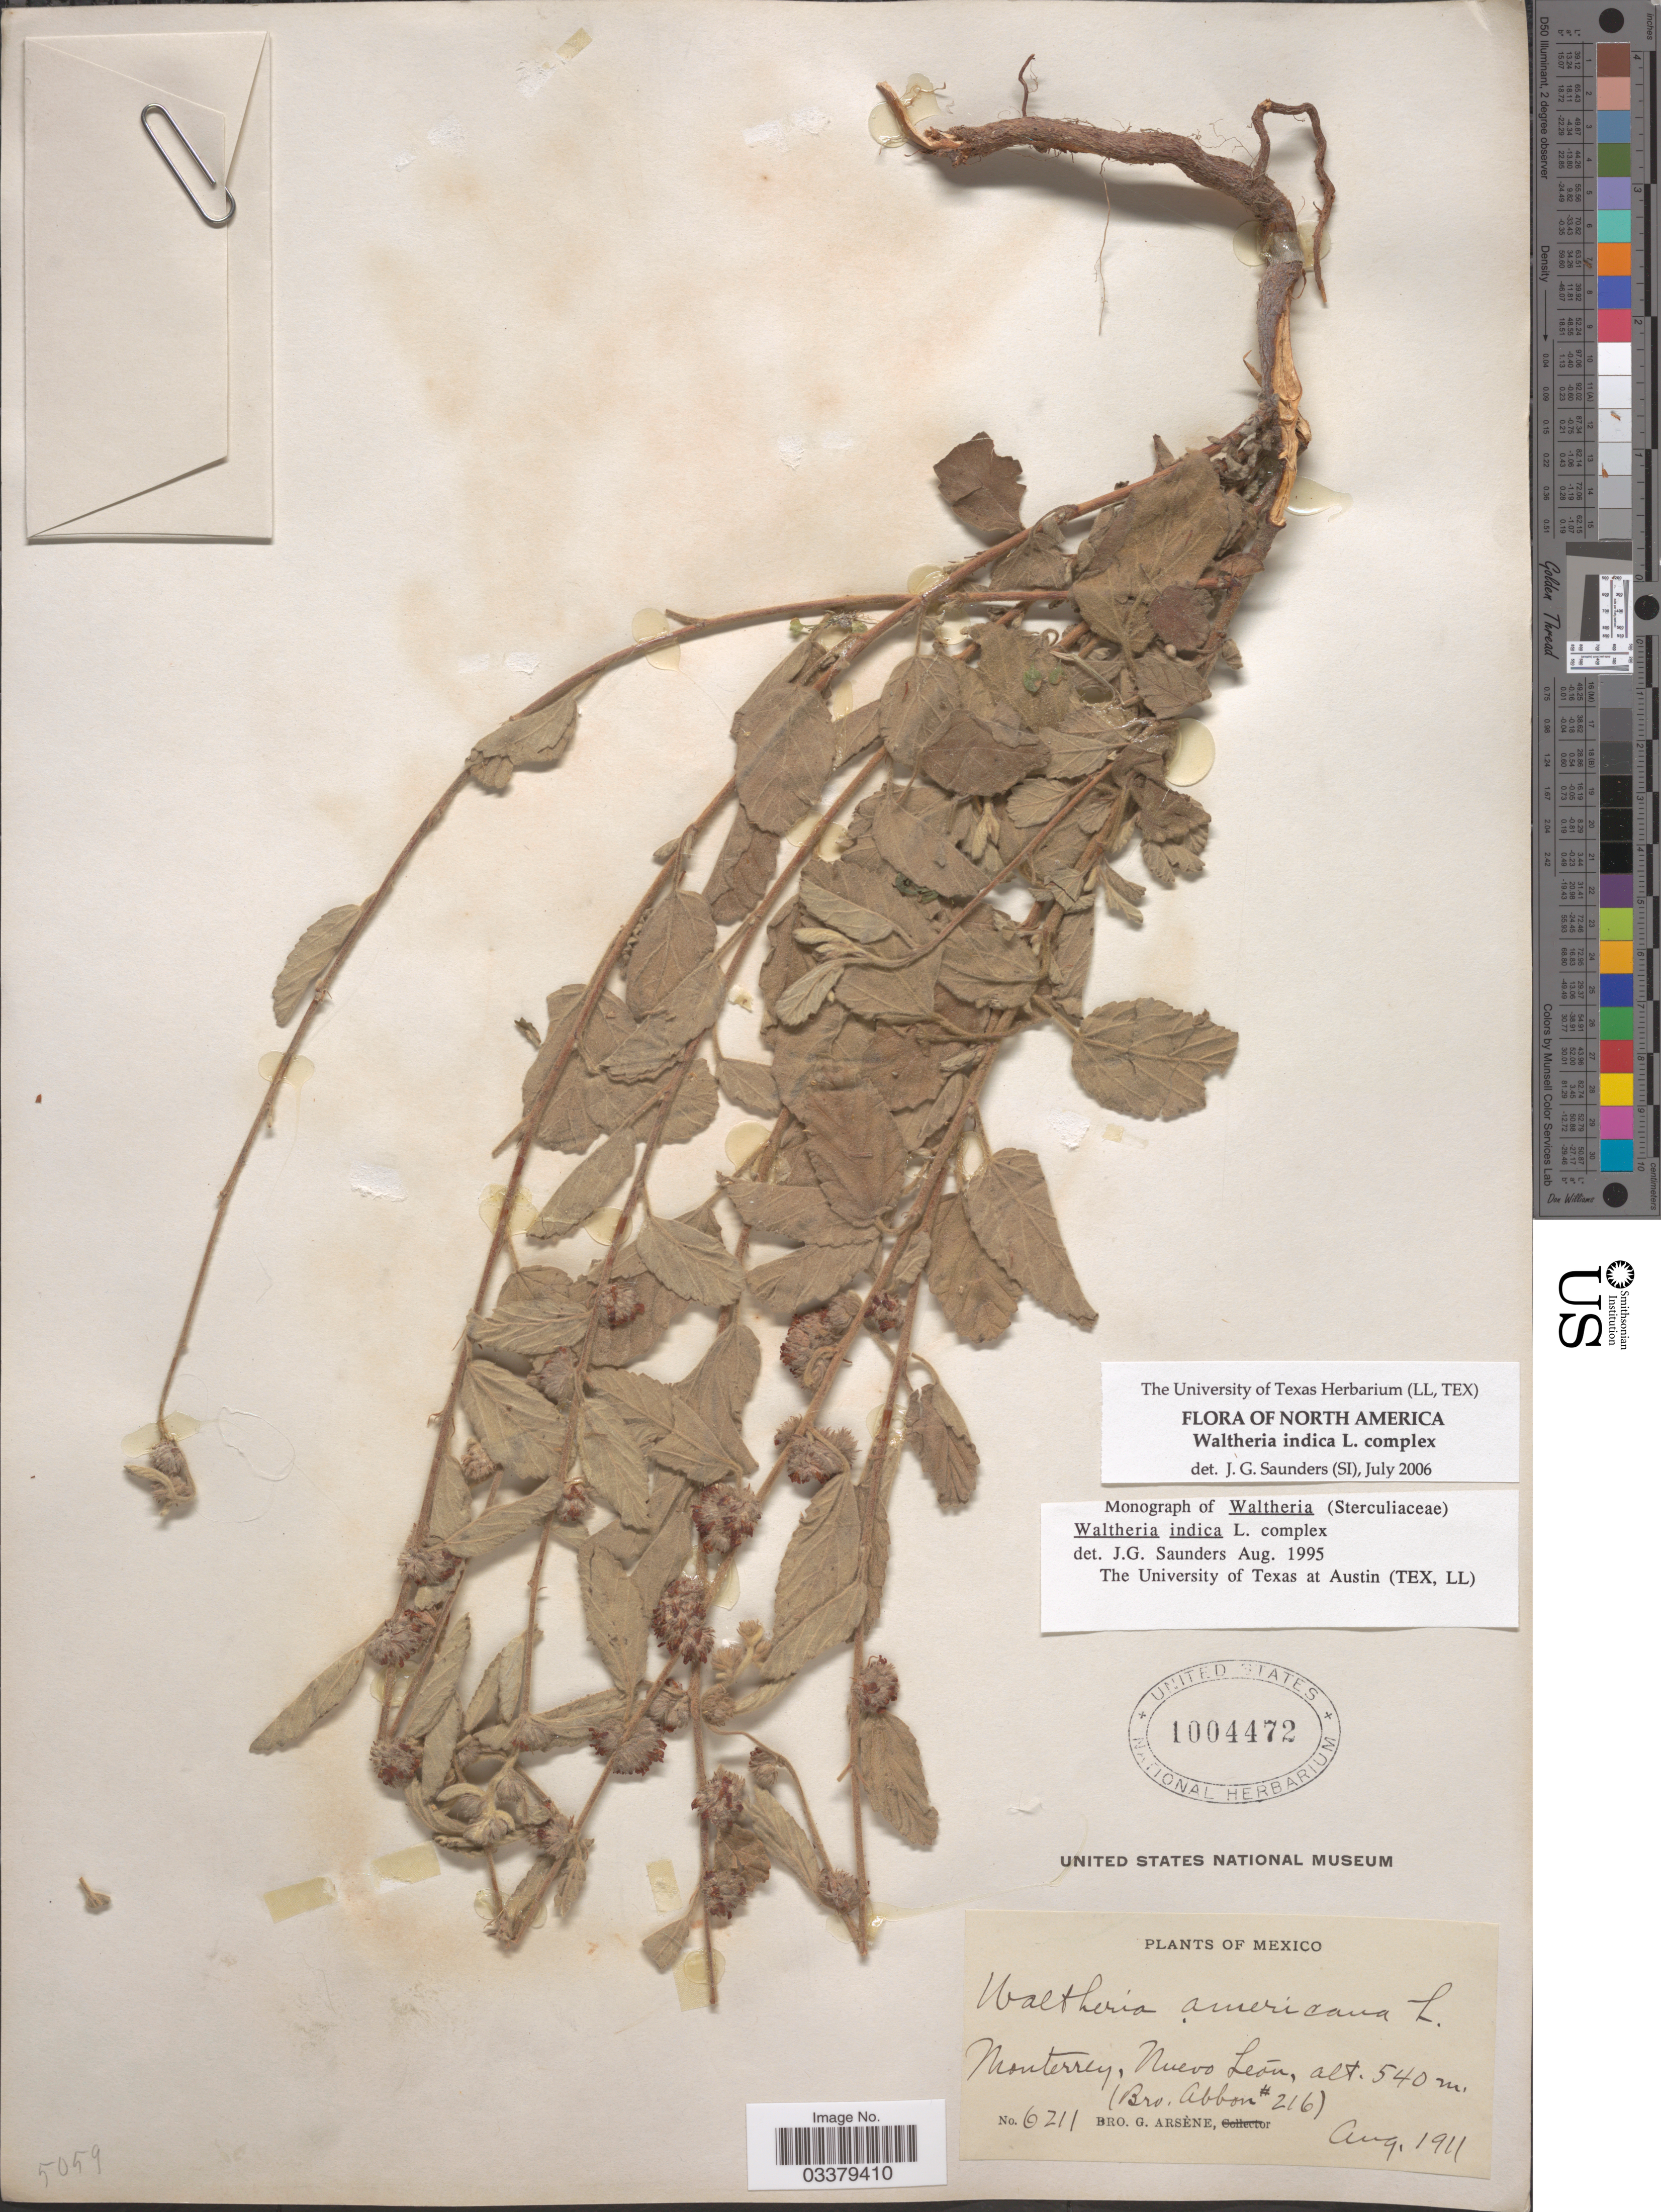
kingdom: Plantae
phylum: Tracheophyta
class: Magnoliopsida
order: Malvales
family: Malvaceae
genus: Waltheria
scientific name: Waltheria indica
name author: L.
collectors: Bro. G. Arsène & Bro. Abbon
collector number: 6211/216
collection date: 1911-08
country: Mexico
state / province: Nuevo León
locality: Monterrey.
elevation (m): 540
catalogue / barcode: US 1004472